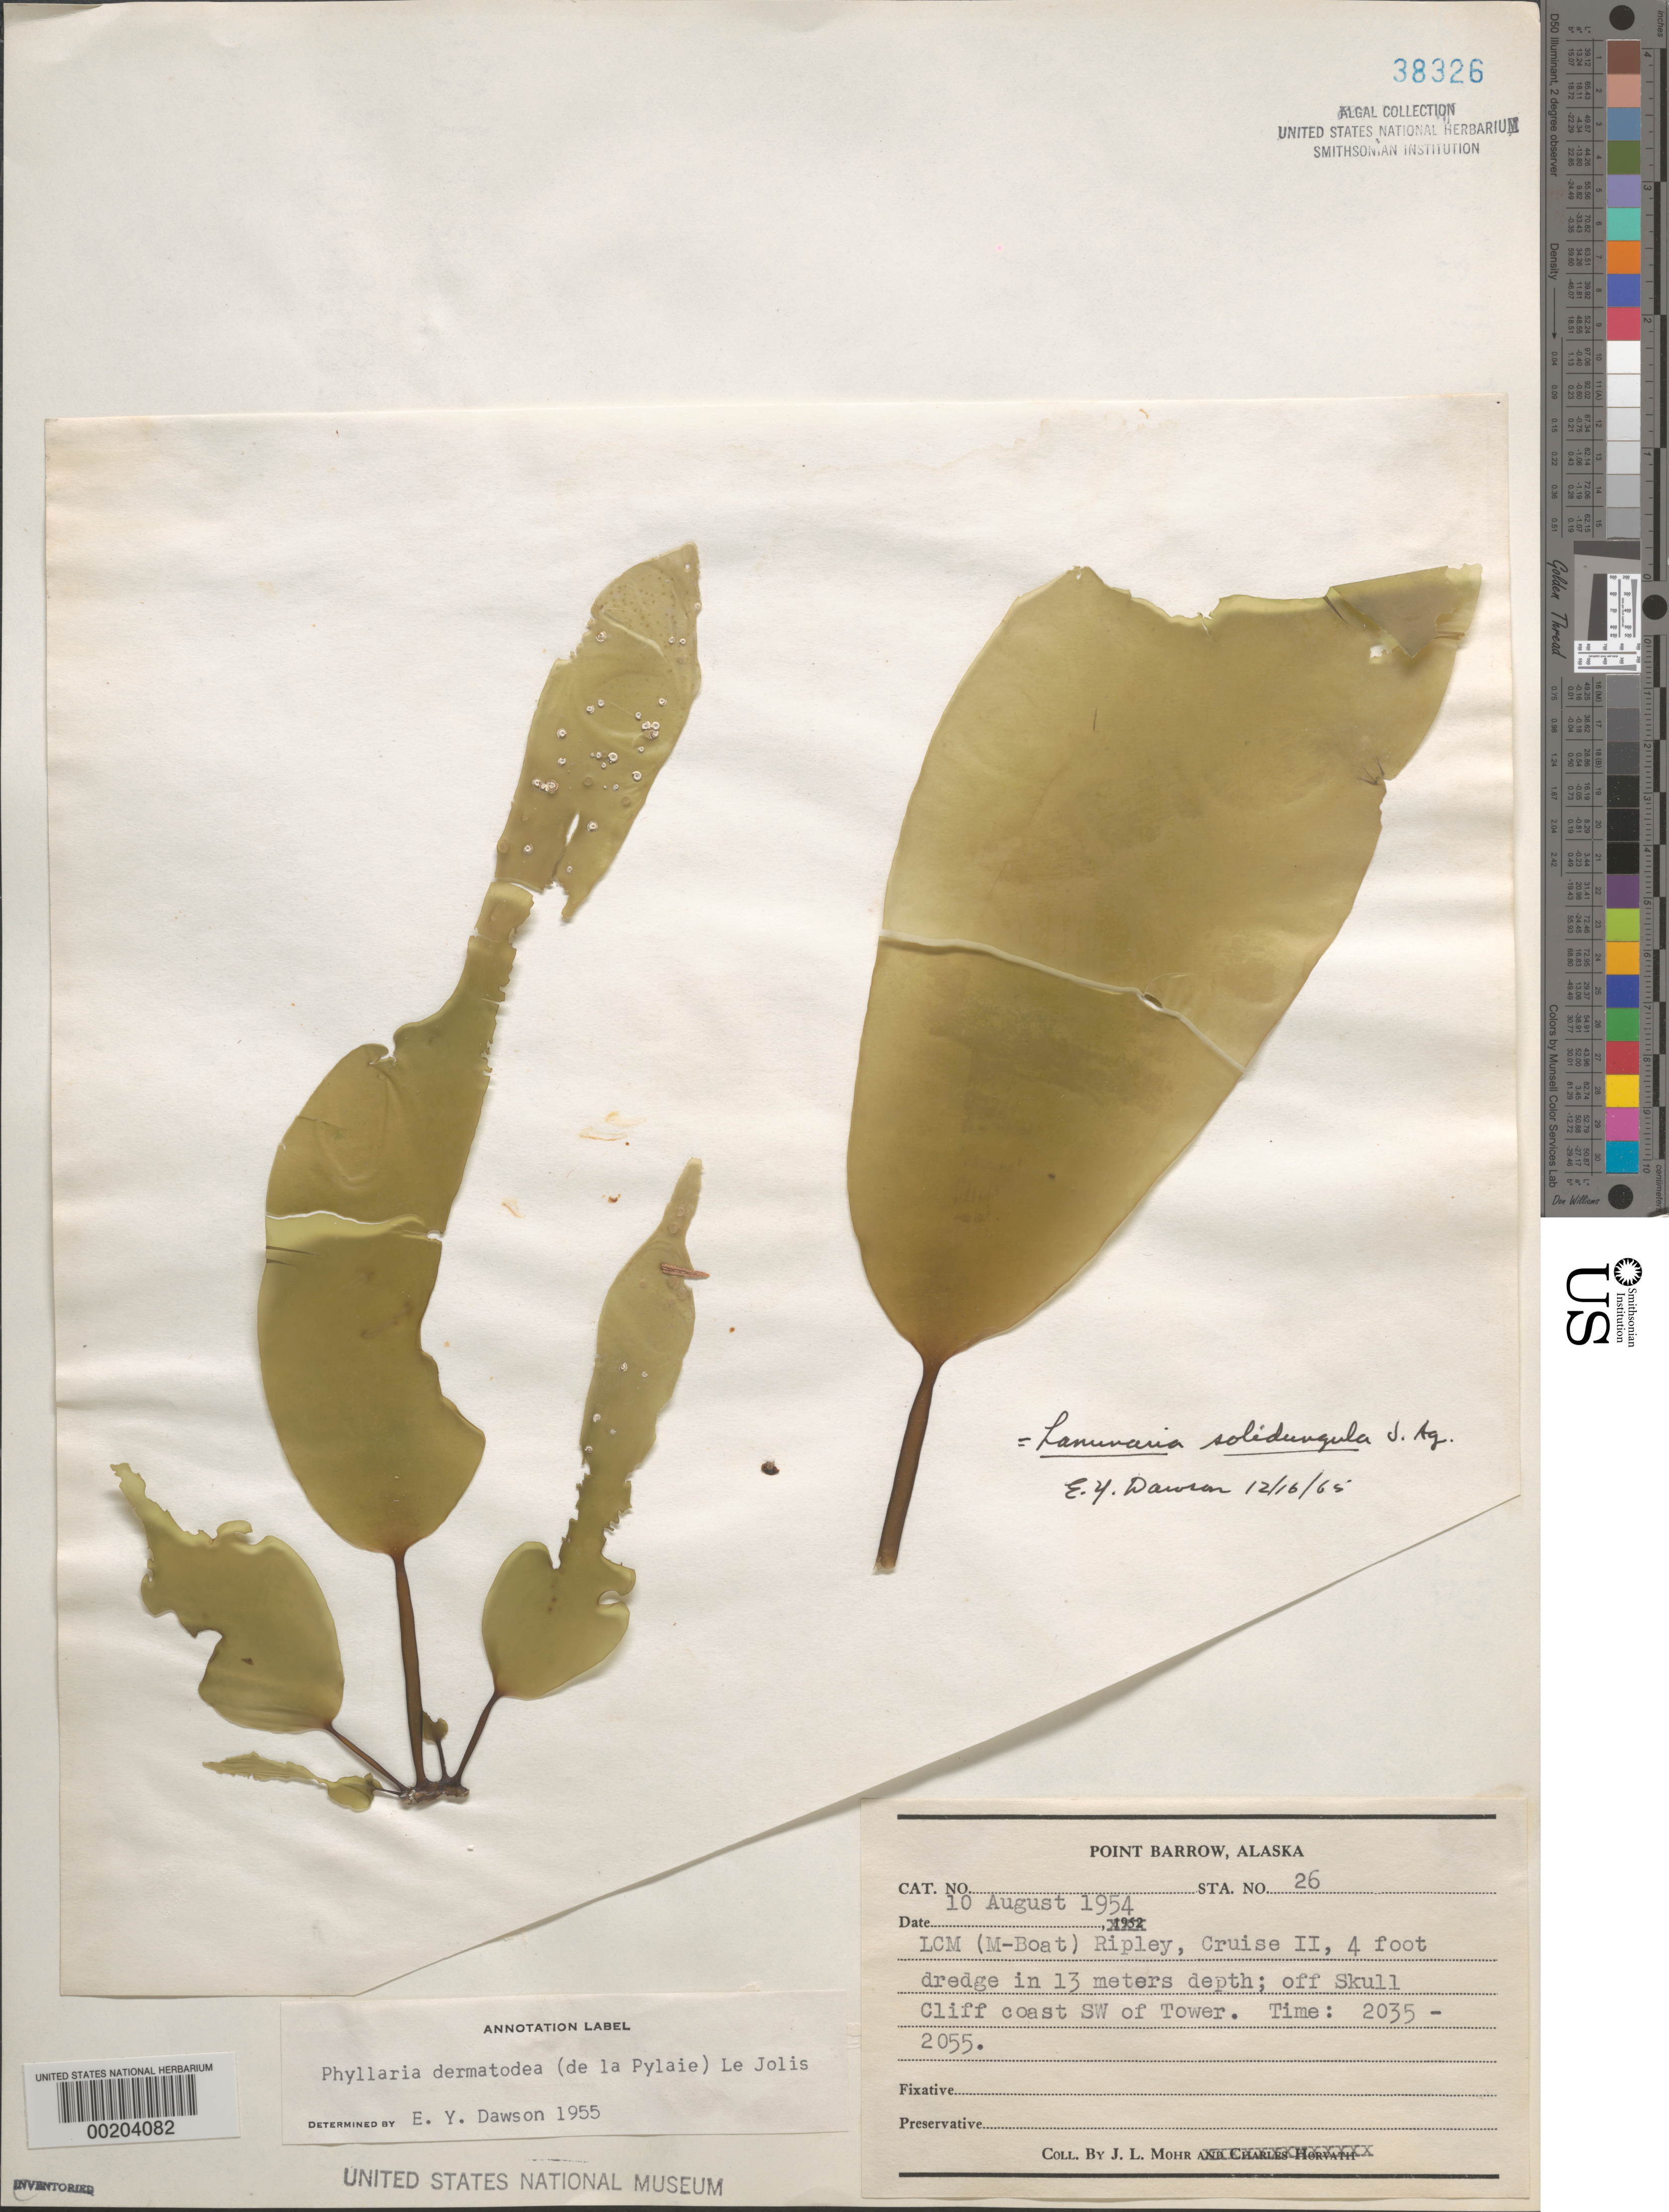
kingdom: Chromista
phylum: Ochrophyta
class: Phaeophyceae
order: Laminariales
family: Laminariaceae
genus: Laminaria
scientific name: Laminaria solidungula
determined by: Dawson, E. Y.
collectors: J. Mohr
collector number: Station 26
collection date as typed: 10 Aug 1954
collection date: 1954-08-10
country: United States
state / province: Alaska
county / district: North Slope Division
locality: Point Barrow, off Skull Cliff coast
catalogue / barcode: US 38326